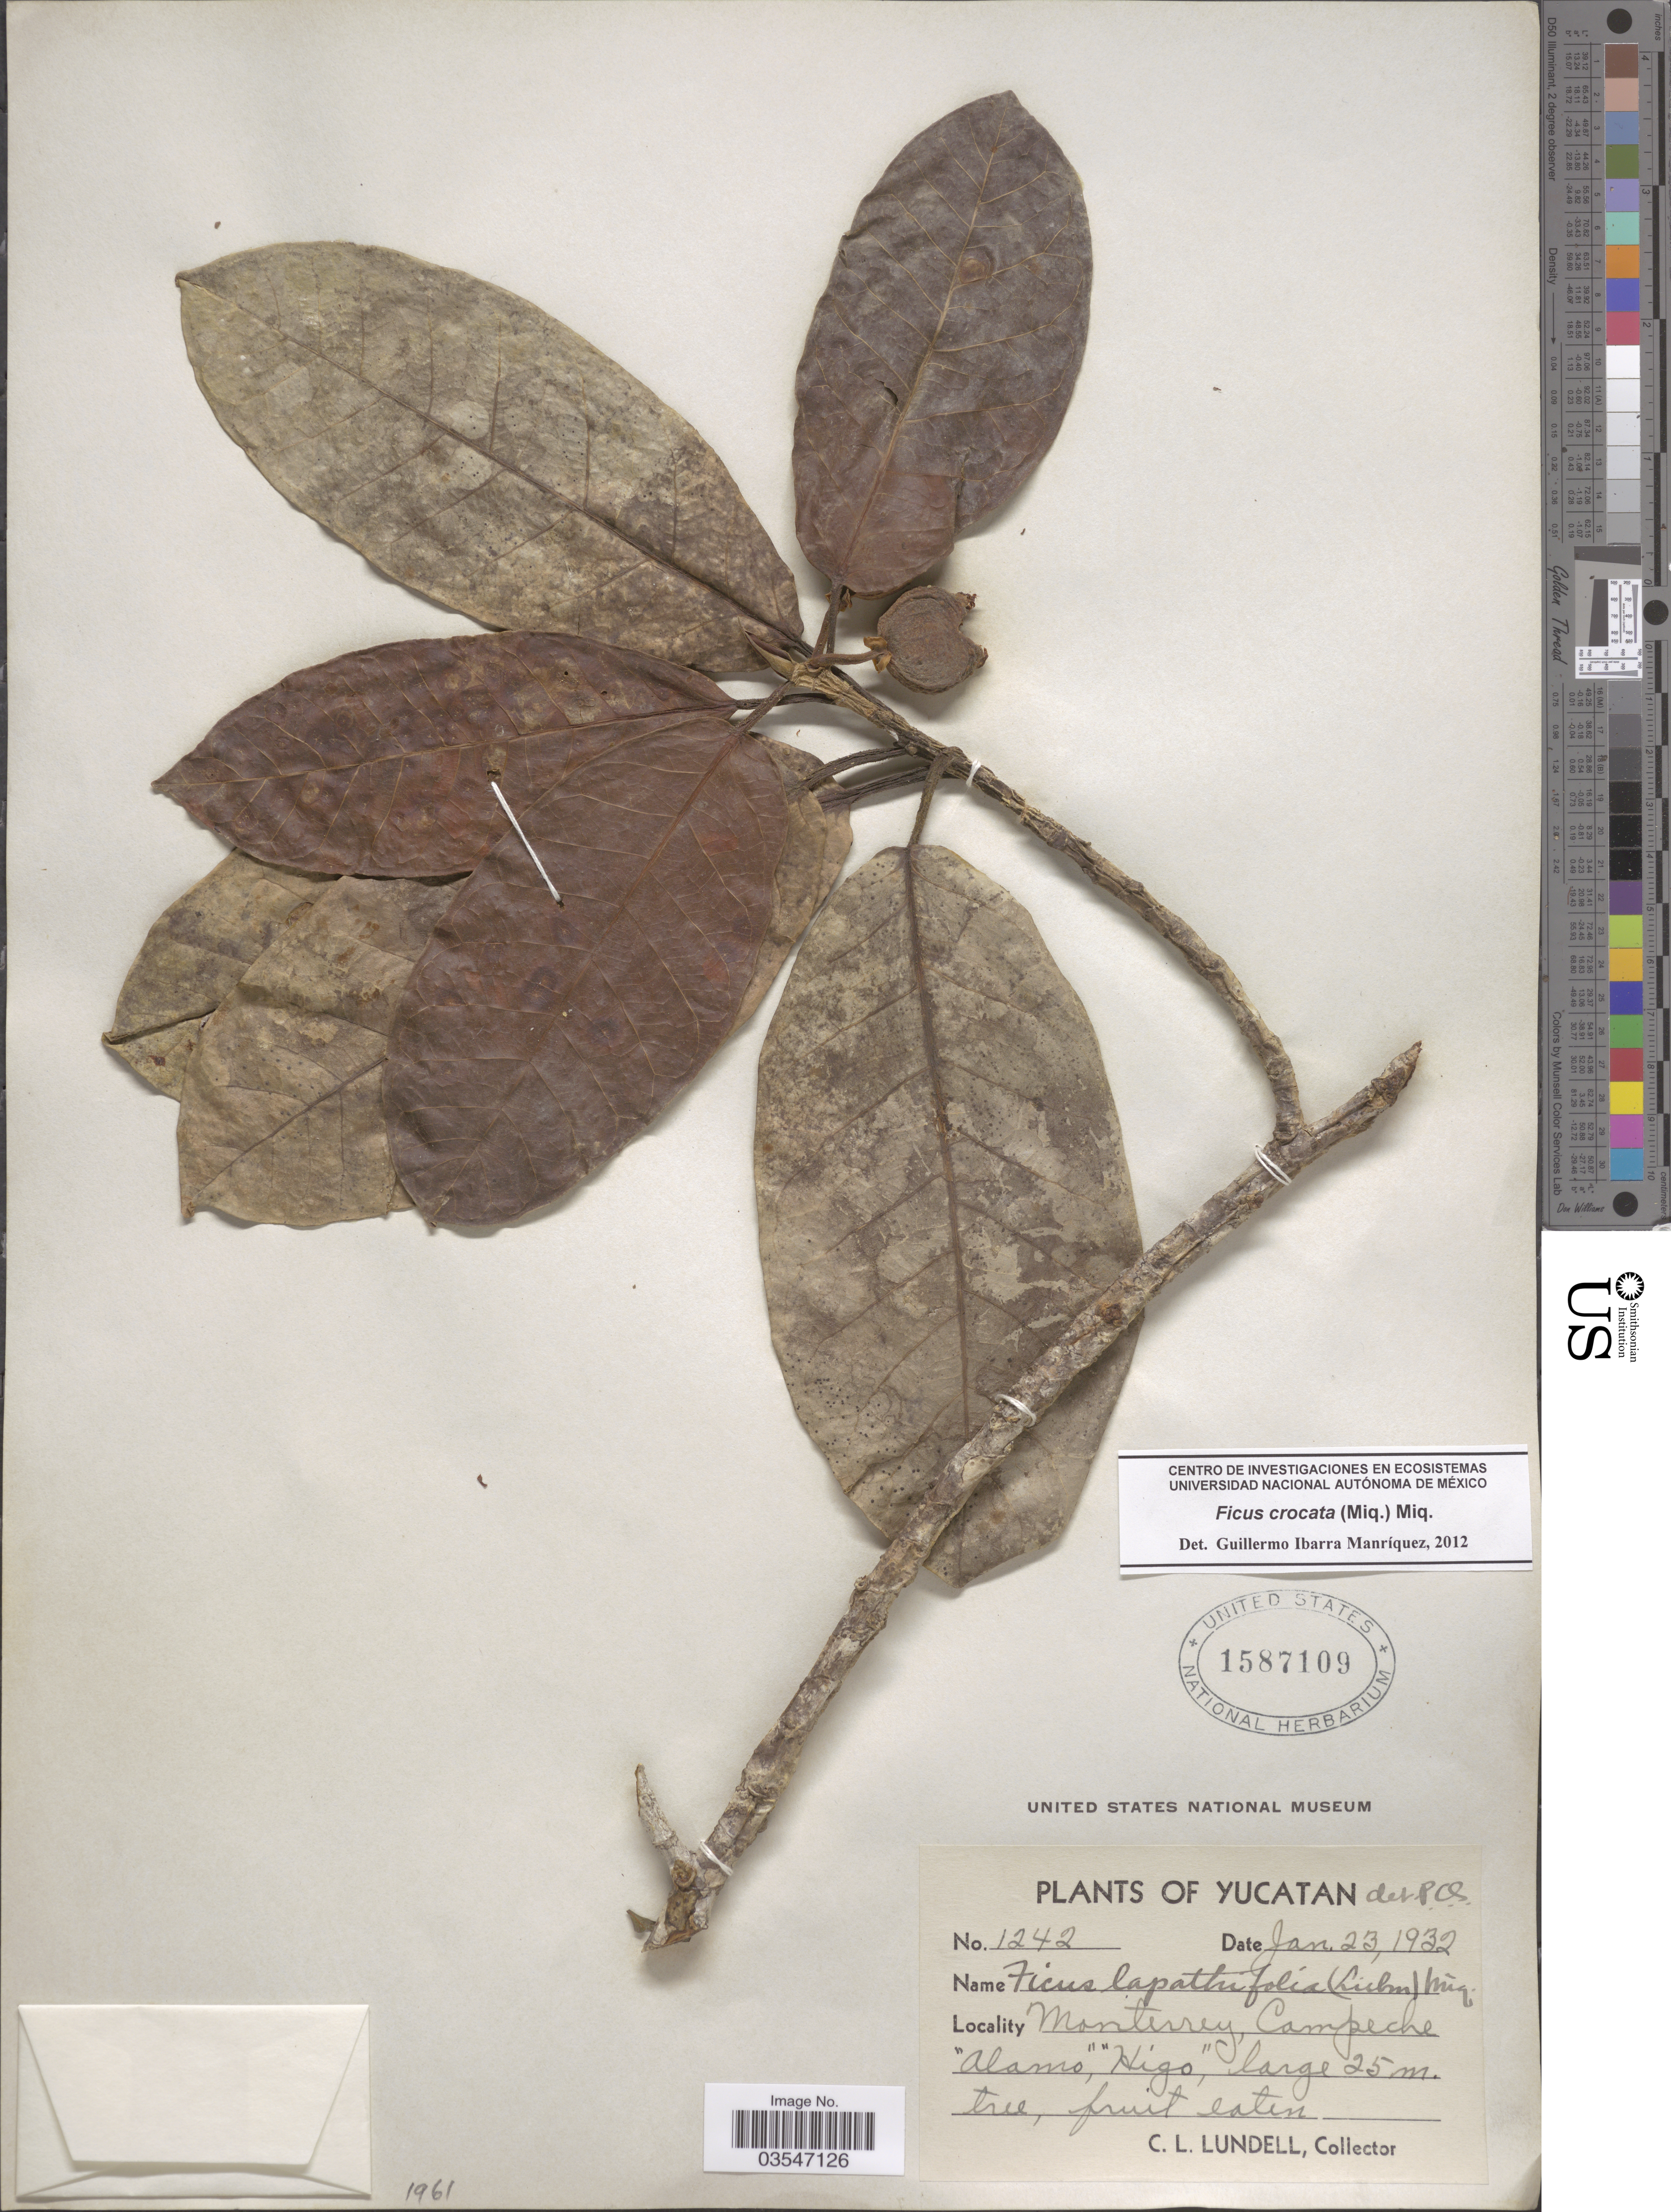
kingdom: Plantae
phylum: Tracheophyta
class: Magnoliopsida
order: Rosales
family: Moraceae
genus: Ficus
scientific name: Ficus crocata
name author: (Miq.) Miq.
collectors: C. L. Lundell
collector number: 1242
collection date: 1932-01-23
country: Mexico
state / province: Campeche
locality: Yucatan. Monterrey, Campeche.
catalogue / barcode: US 1587109